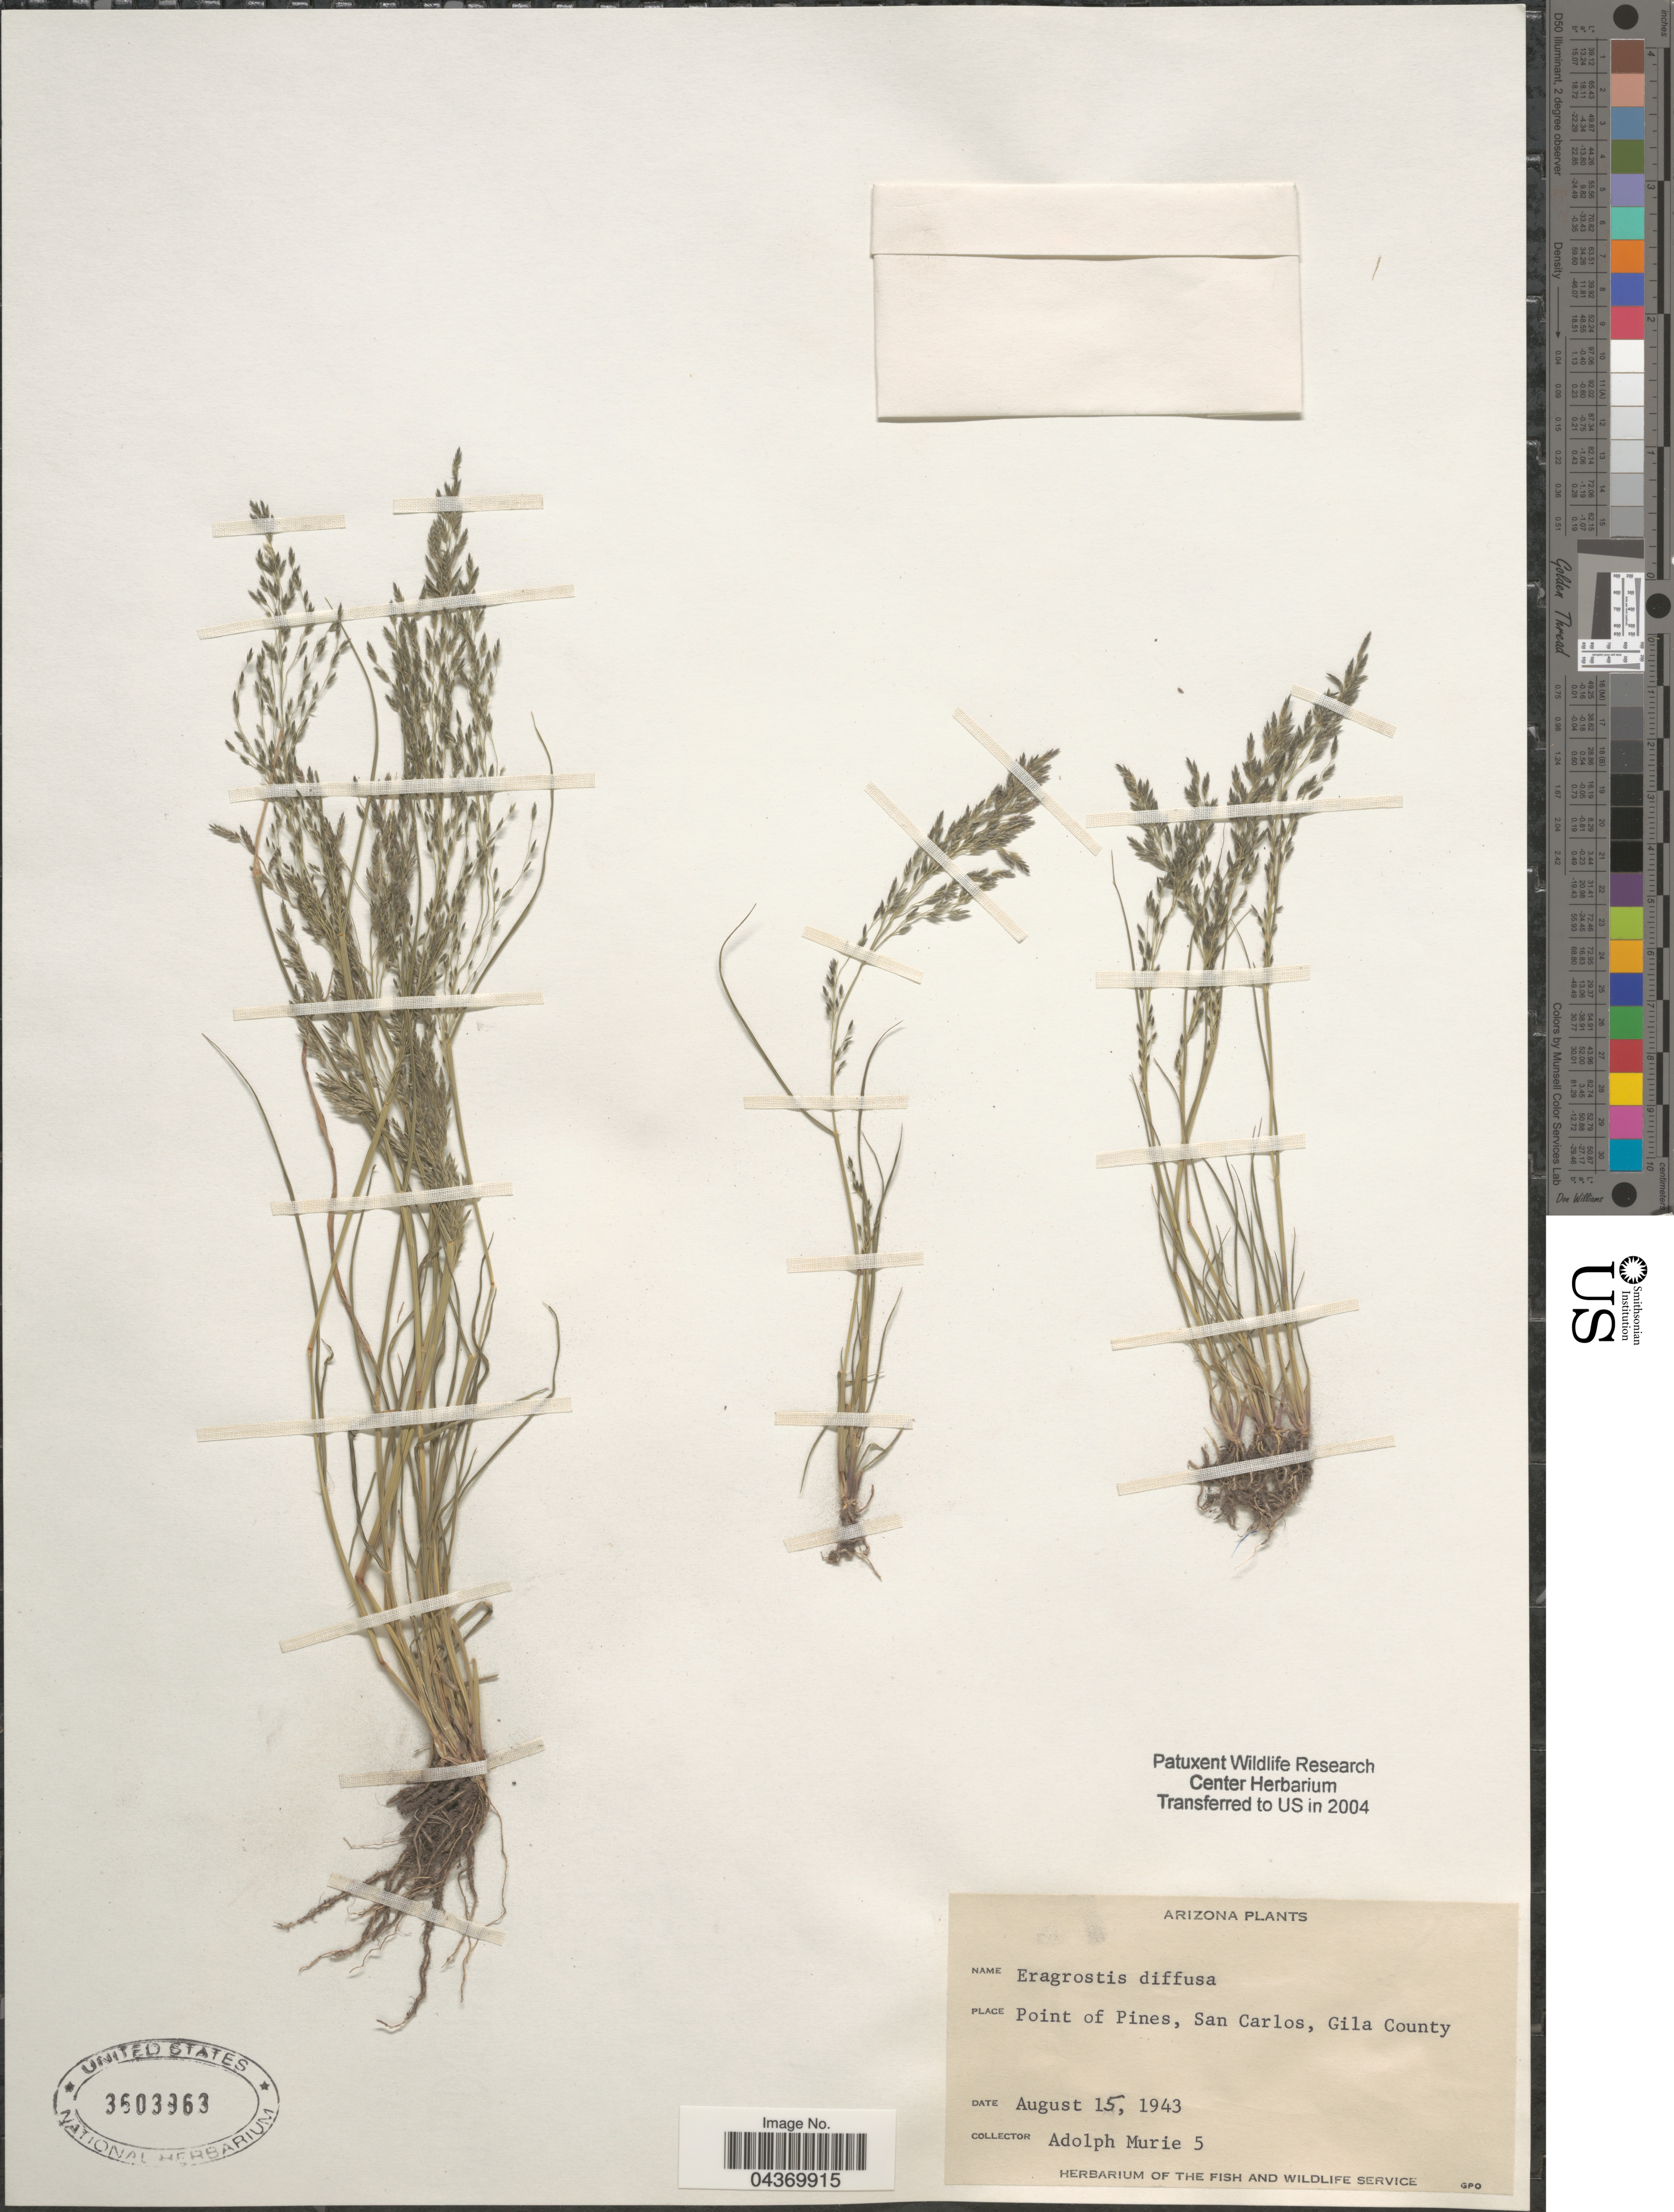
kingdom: Plantae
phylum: Tracheophyta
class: Liliopsida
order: Poales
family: Poaceae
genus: Eragrostis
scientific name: Eragrostis pectinacea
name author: (Michx.) Nees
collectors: A. Murie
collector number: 5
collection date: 1943-08-15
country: United States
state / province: Arizona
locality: Point of Pines, San Carlos, Gila County.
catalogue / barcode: US 3603963